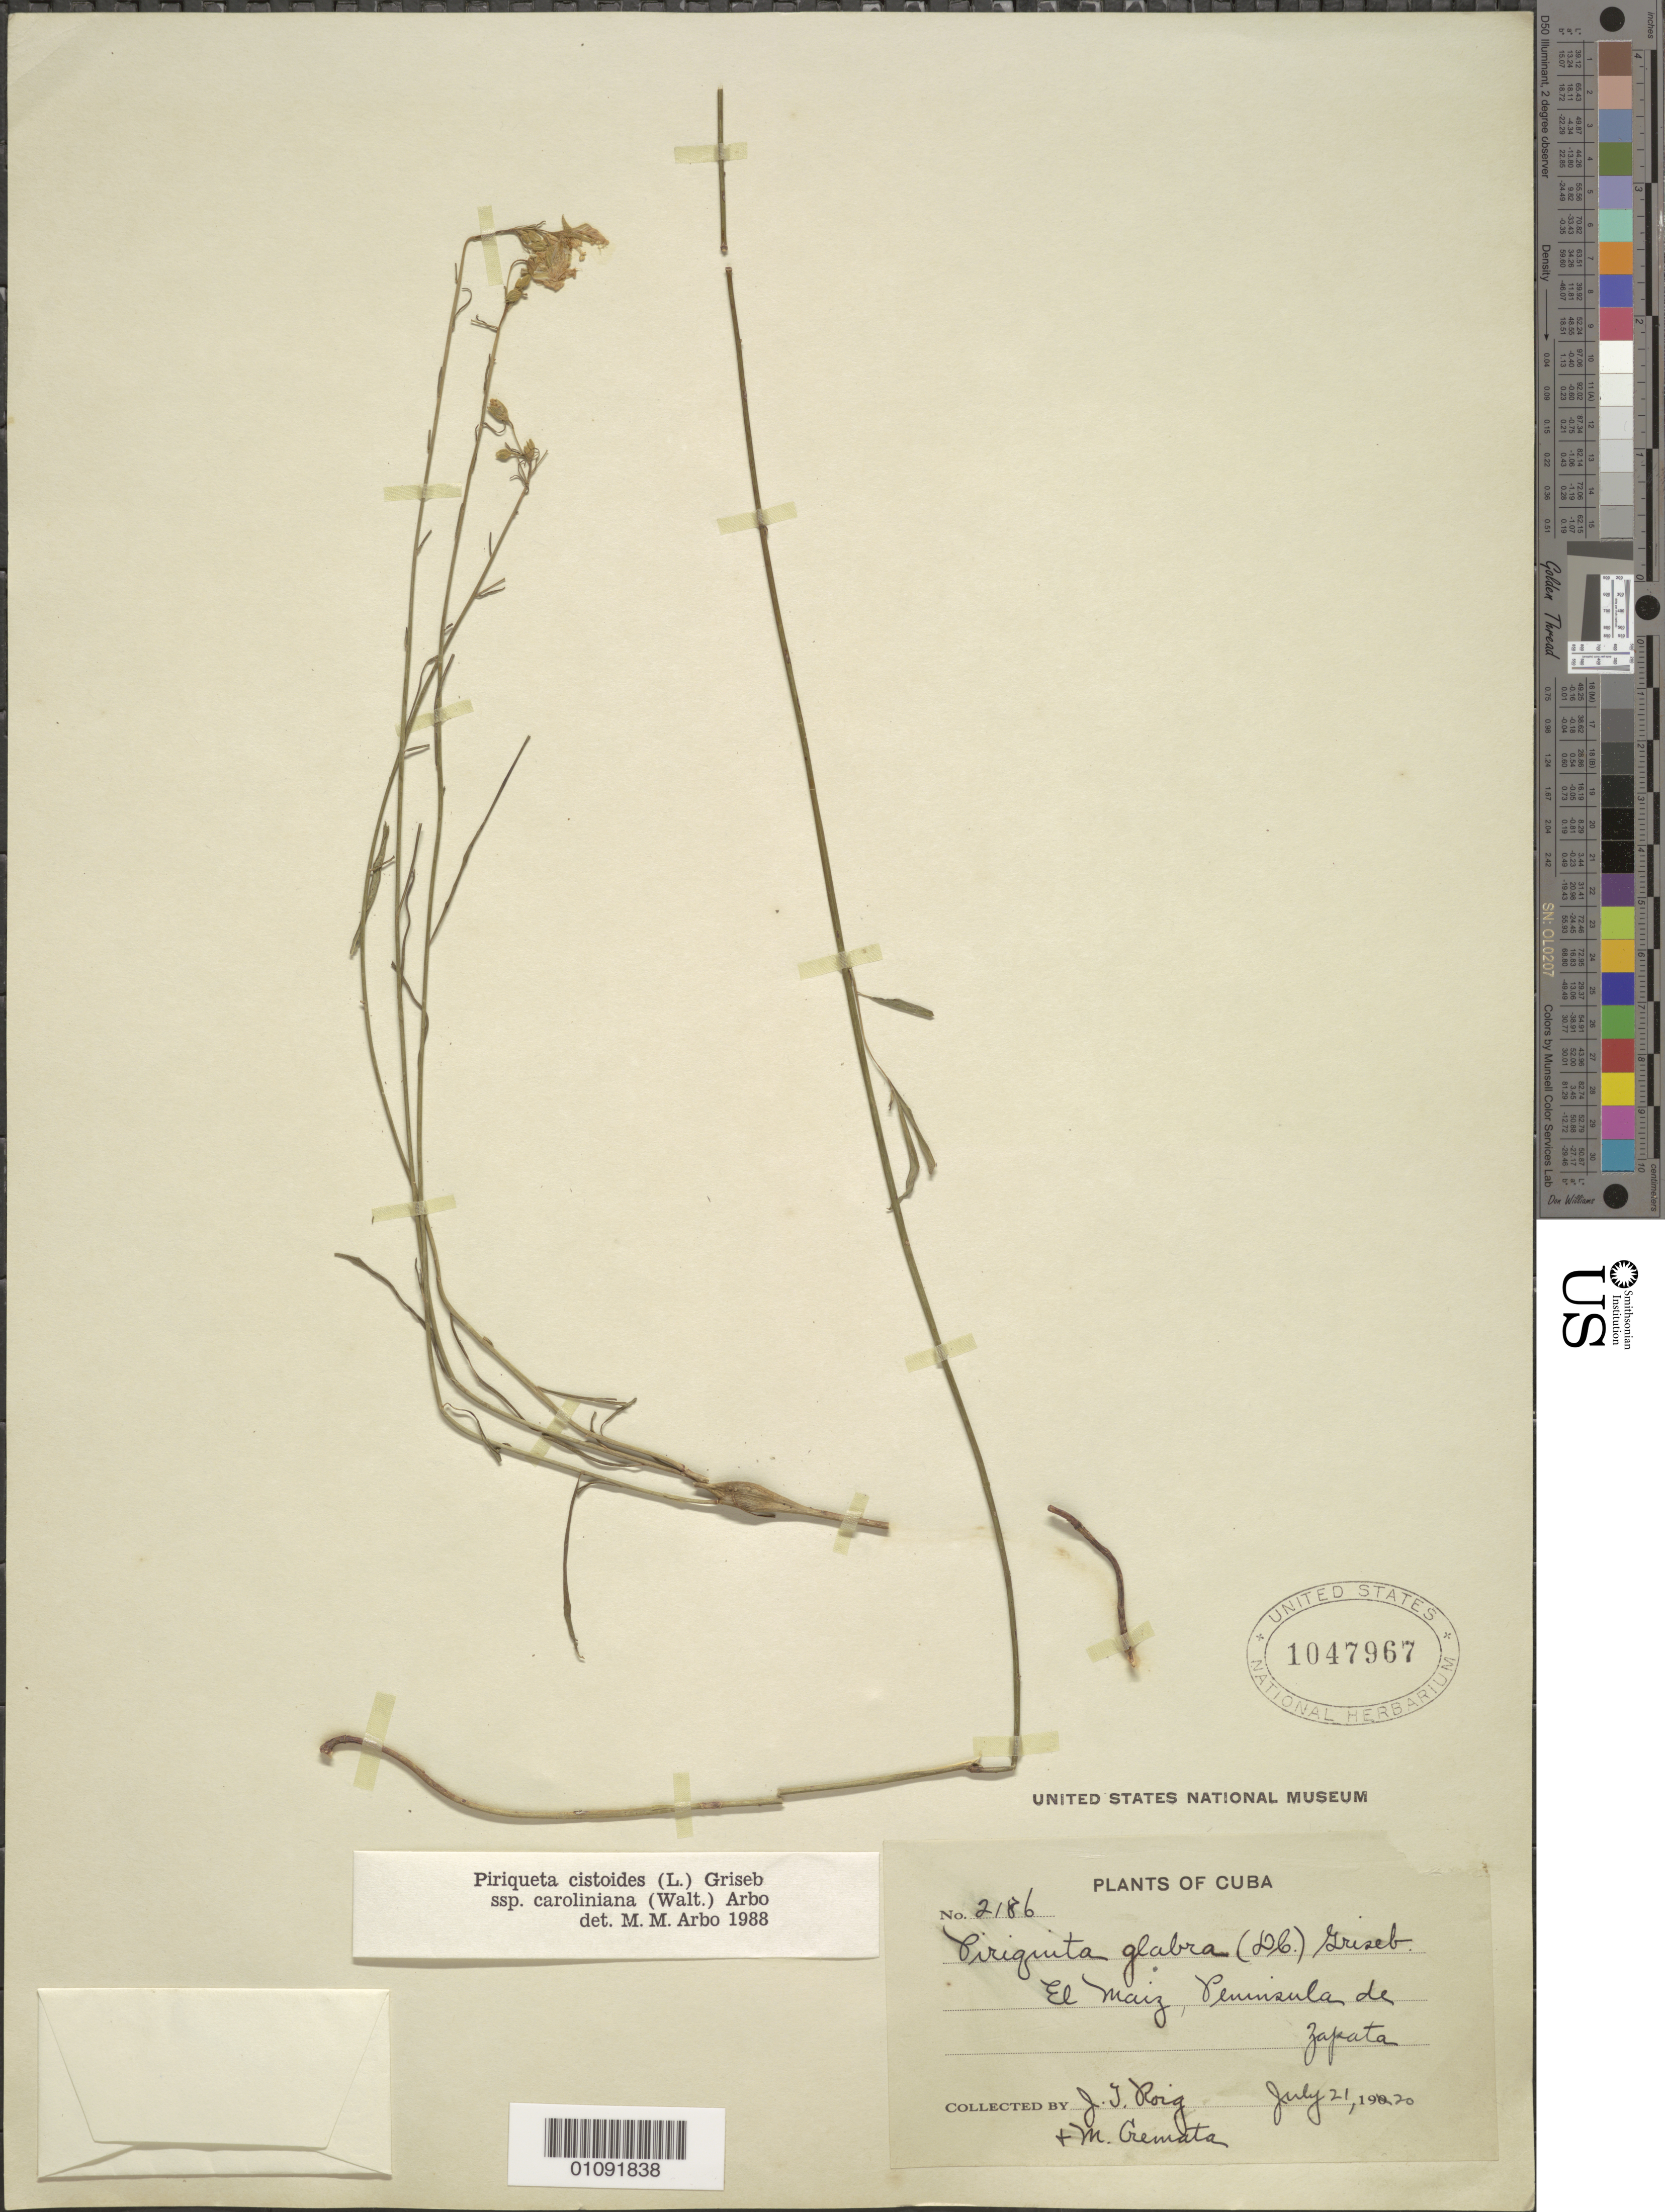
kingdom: Plantae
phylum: Tracheophyta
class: Magnoliopsida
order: Malpighiales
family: Turneraceae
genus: Piriqueta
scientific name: Piriqueta cistoides subsp. caroliniana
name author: (Walter) Arbo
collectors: J. Roig & R. A. Howard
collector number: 2186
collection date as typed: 21 Jul 1920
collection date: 1920-07-21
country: Cuba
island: Cuba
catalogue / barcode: US 1047967